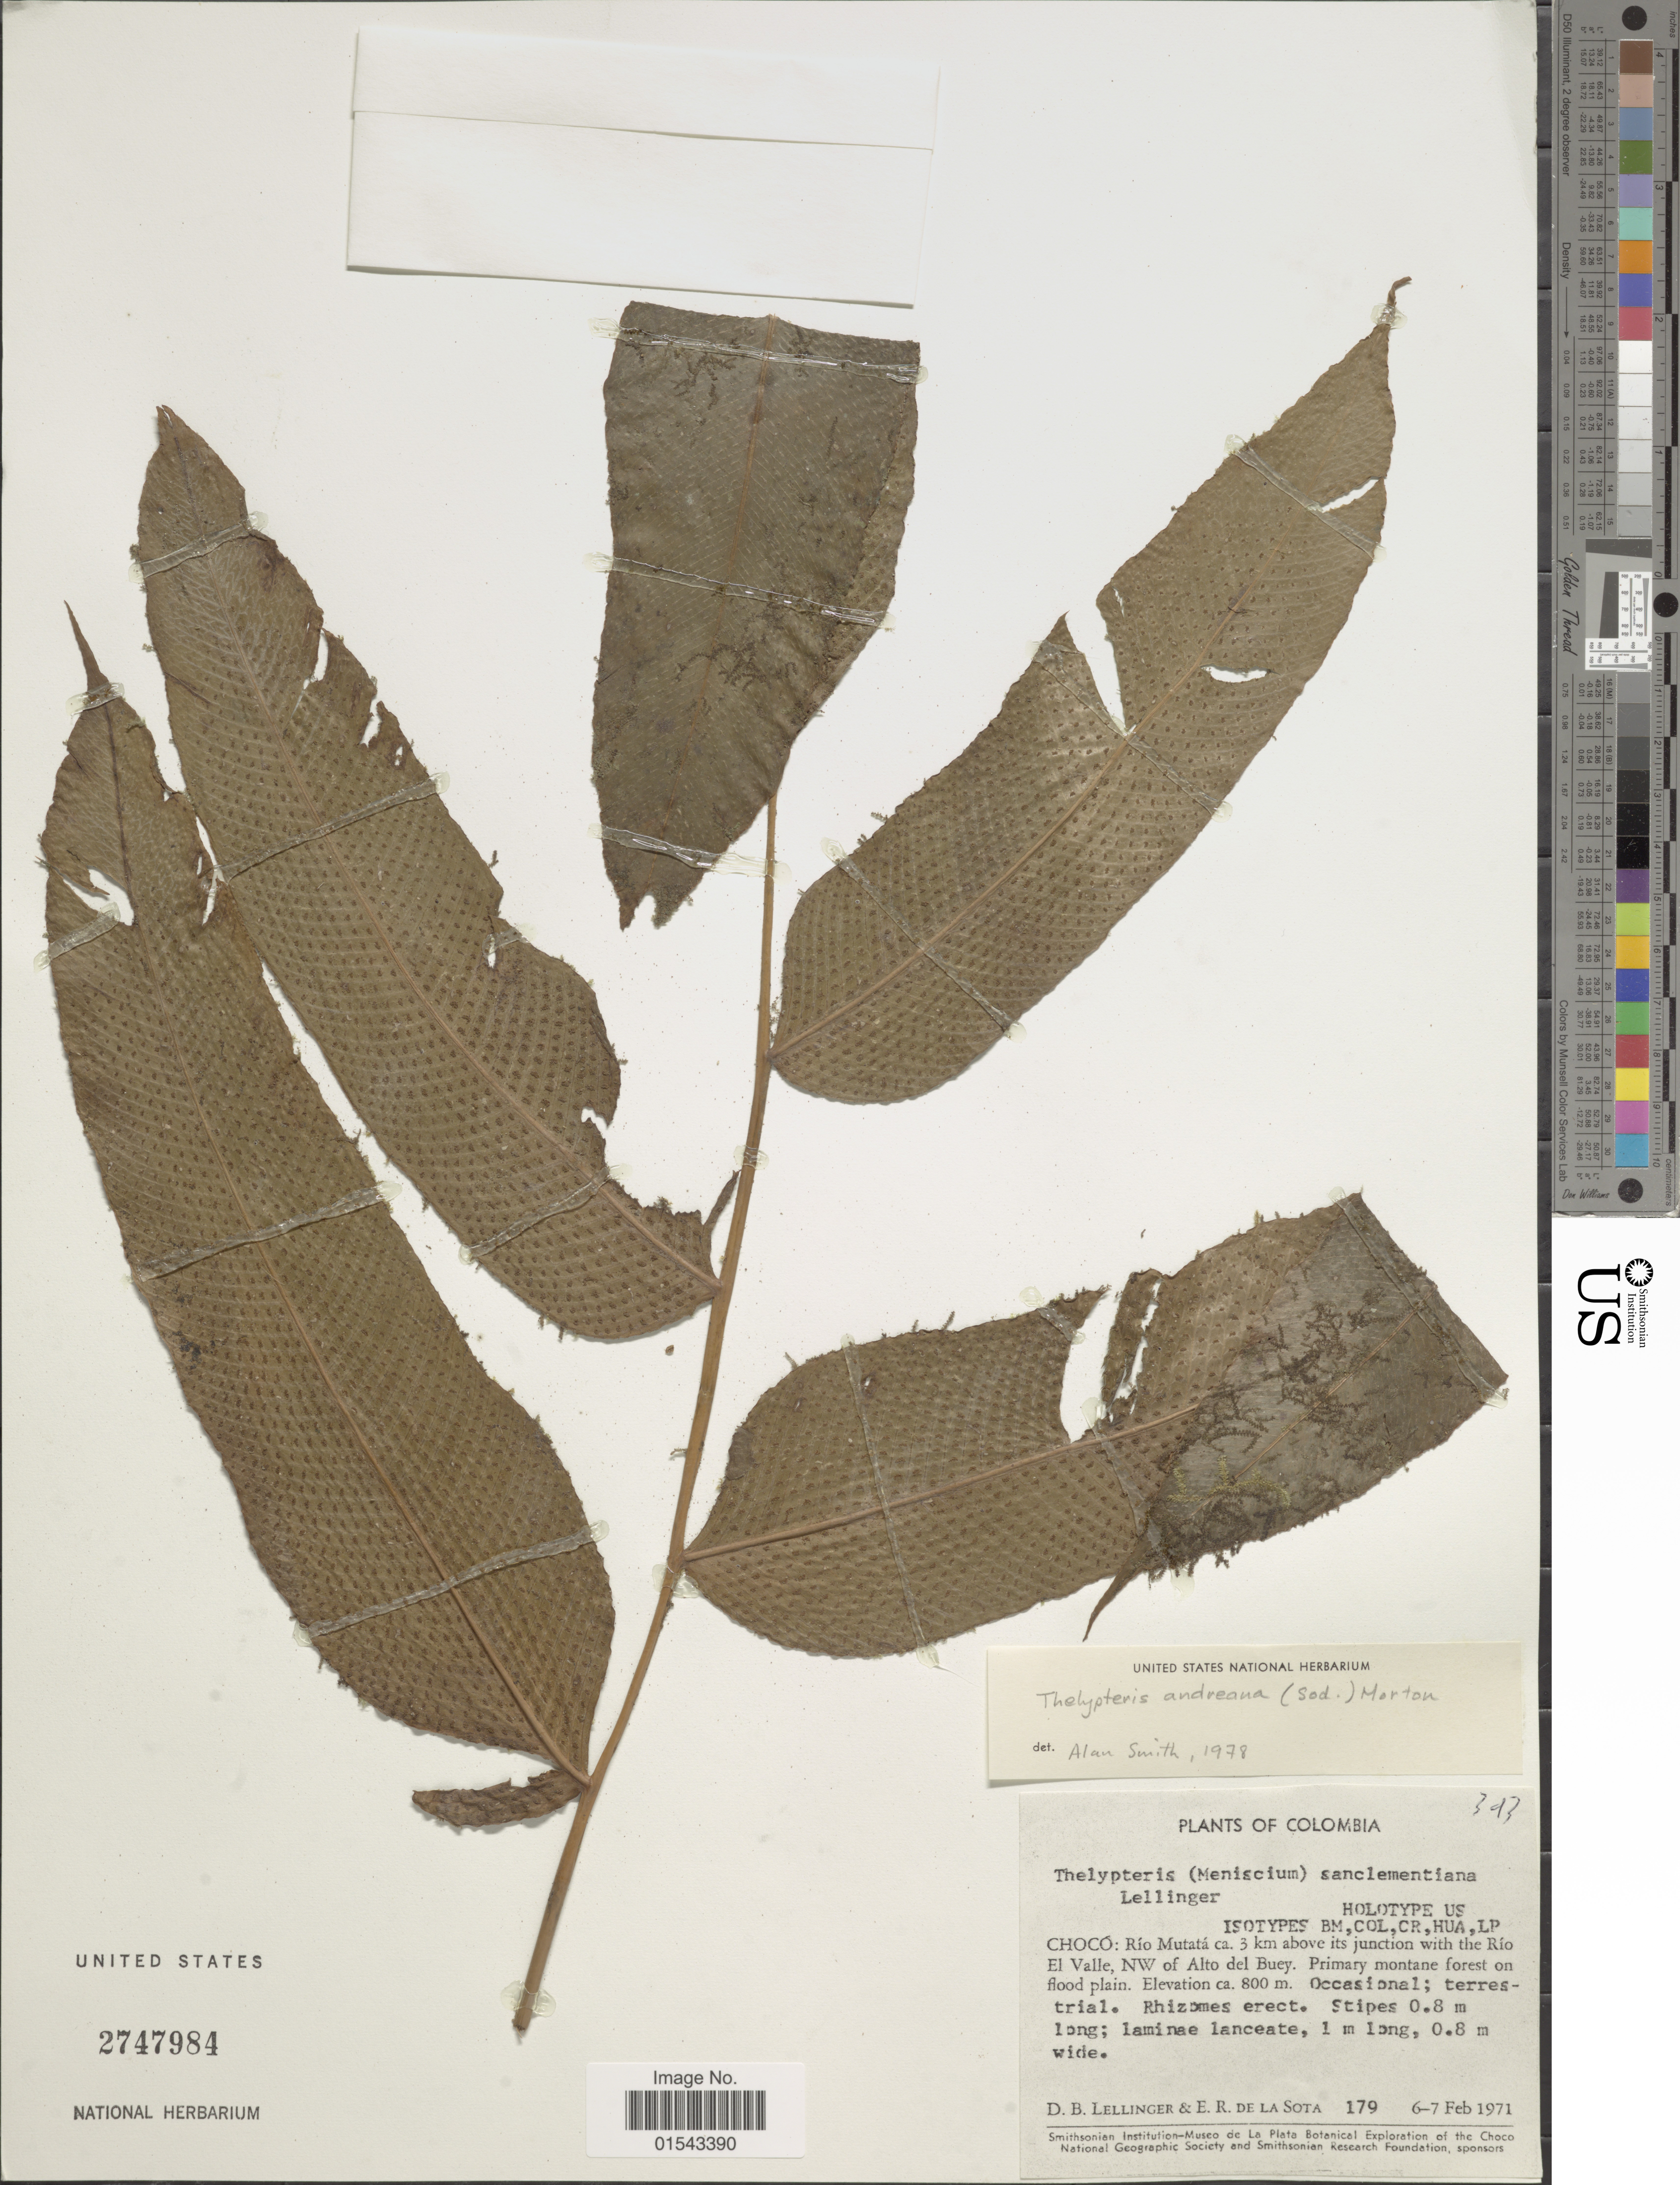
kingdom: Plantae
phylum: Tracheophyta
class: Polypodiopsida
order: Polypodiales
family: Thelypteridaceae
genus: Meniscium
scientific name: Meniscium andreanum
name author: Sodiro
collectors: D. B. Lellinger & E. R. de la Sota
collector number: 179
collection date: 1971-02-06/1971-02-07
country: Colombia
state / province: Chocó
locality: Río Mutatá ca. 3 km above its junction with the Río El Valle, NW of Alto del Buey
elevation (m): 800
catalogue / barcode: US 2747984